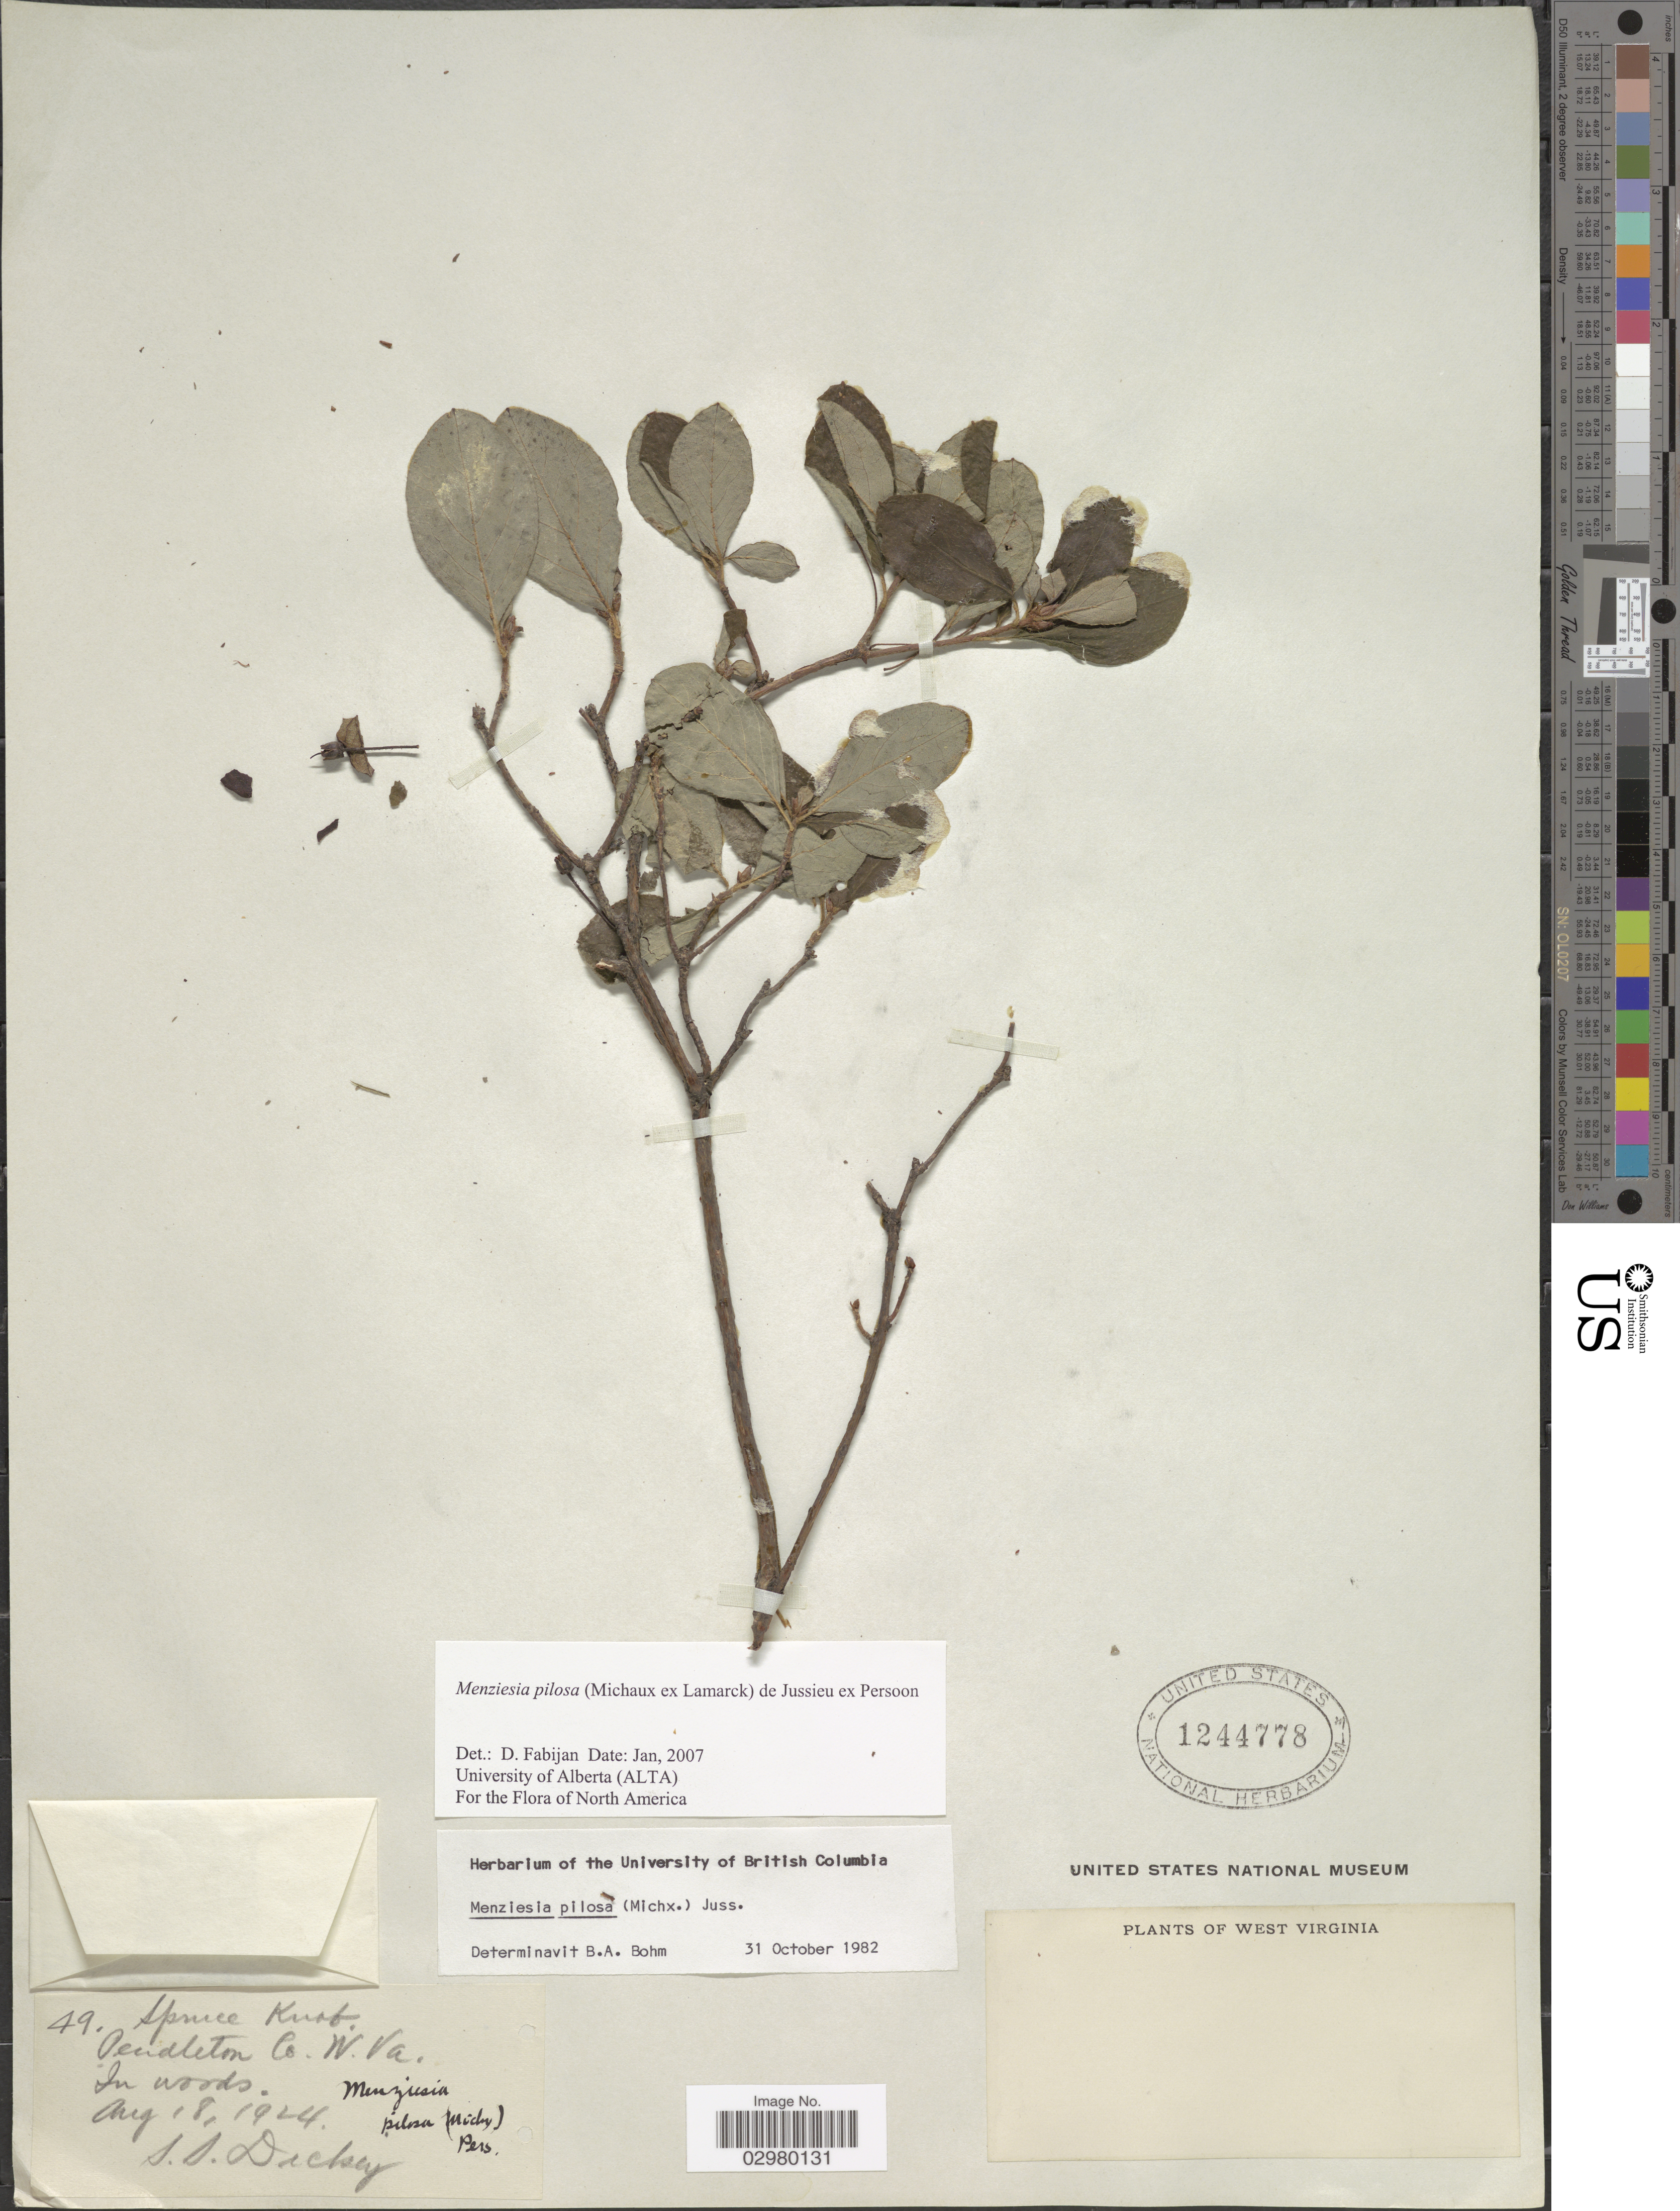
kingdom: Plantae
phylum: Tracheophyta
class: Magnoliopsida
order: Ericales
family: Ericaceae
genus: Menziesia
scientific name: Menziesia pilosa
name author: (Michx.) Juss.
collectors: S. Dickey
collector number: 49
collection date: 1924-08-18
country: United States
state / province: West Virginia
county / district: Pendleton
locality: Pendleton Co.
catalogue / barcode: US 1244778